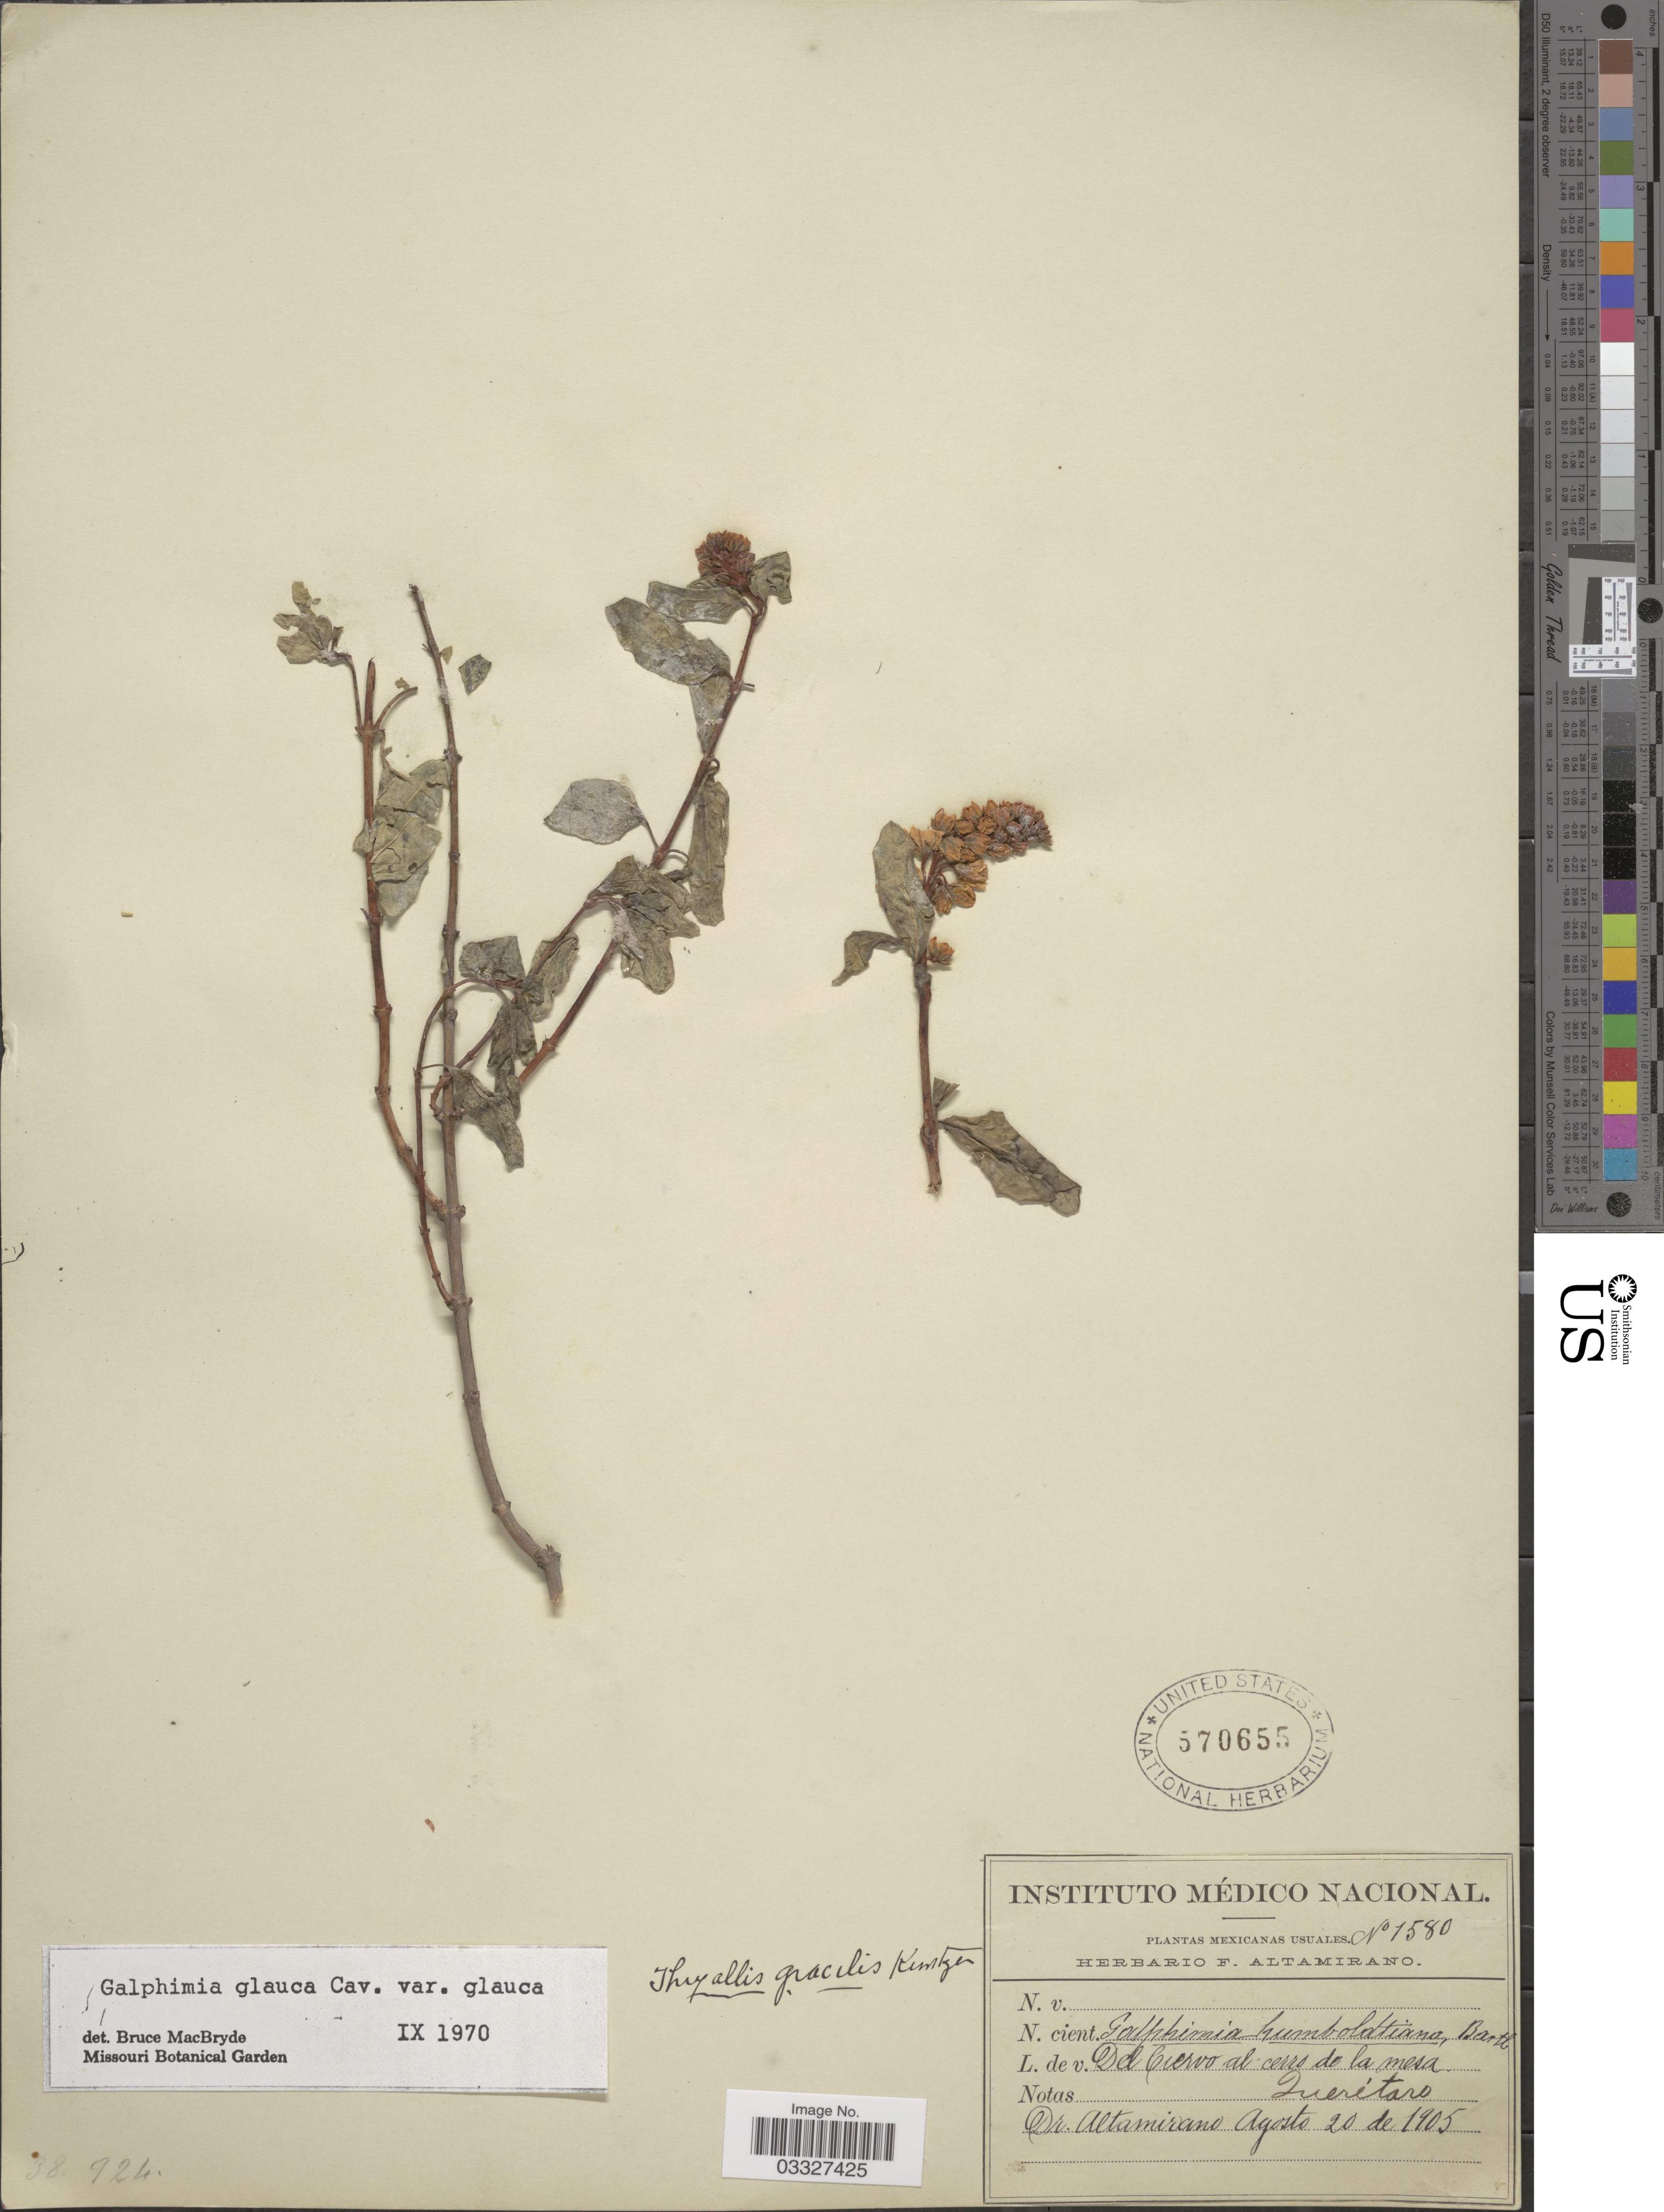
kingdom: Plantae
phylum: Tracheophyta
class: Magnoliopsida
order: Malpighiales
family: Malpighiaceae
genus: Galphimia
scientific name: Galphimia glauca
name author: Cav.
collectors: -. Altamirano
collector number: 1580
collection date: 1905-08-20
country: Mexico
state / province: Querétaro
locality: Del Ciervo al cerro de la mesa.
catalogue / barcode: US 570655